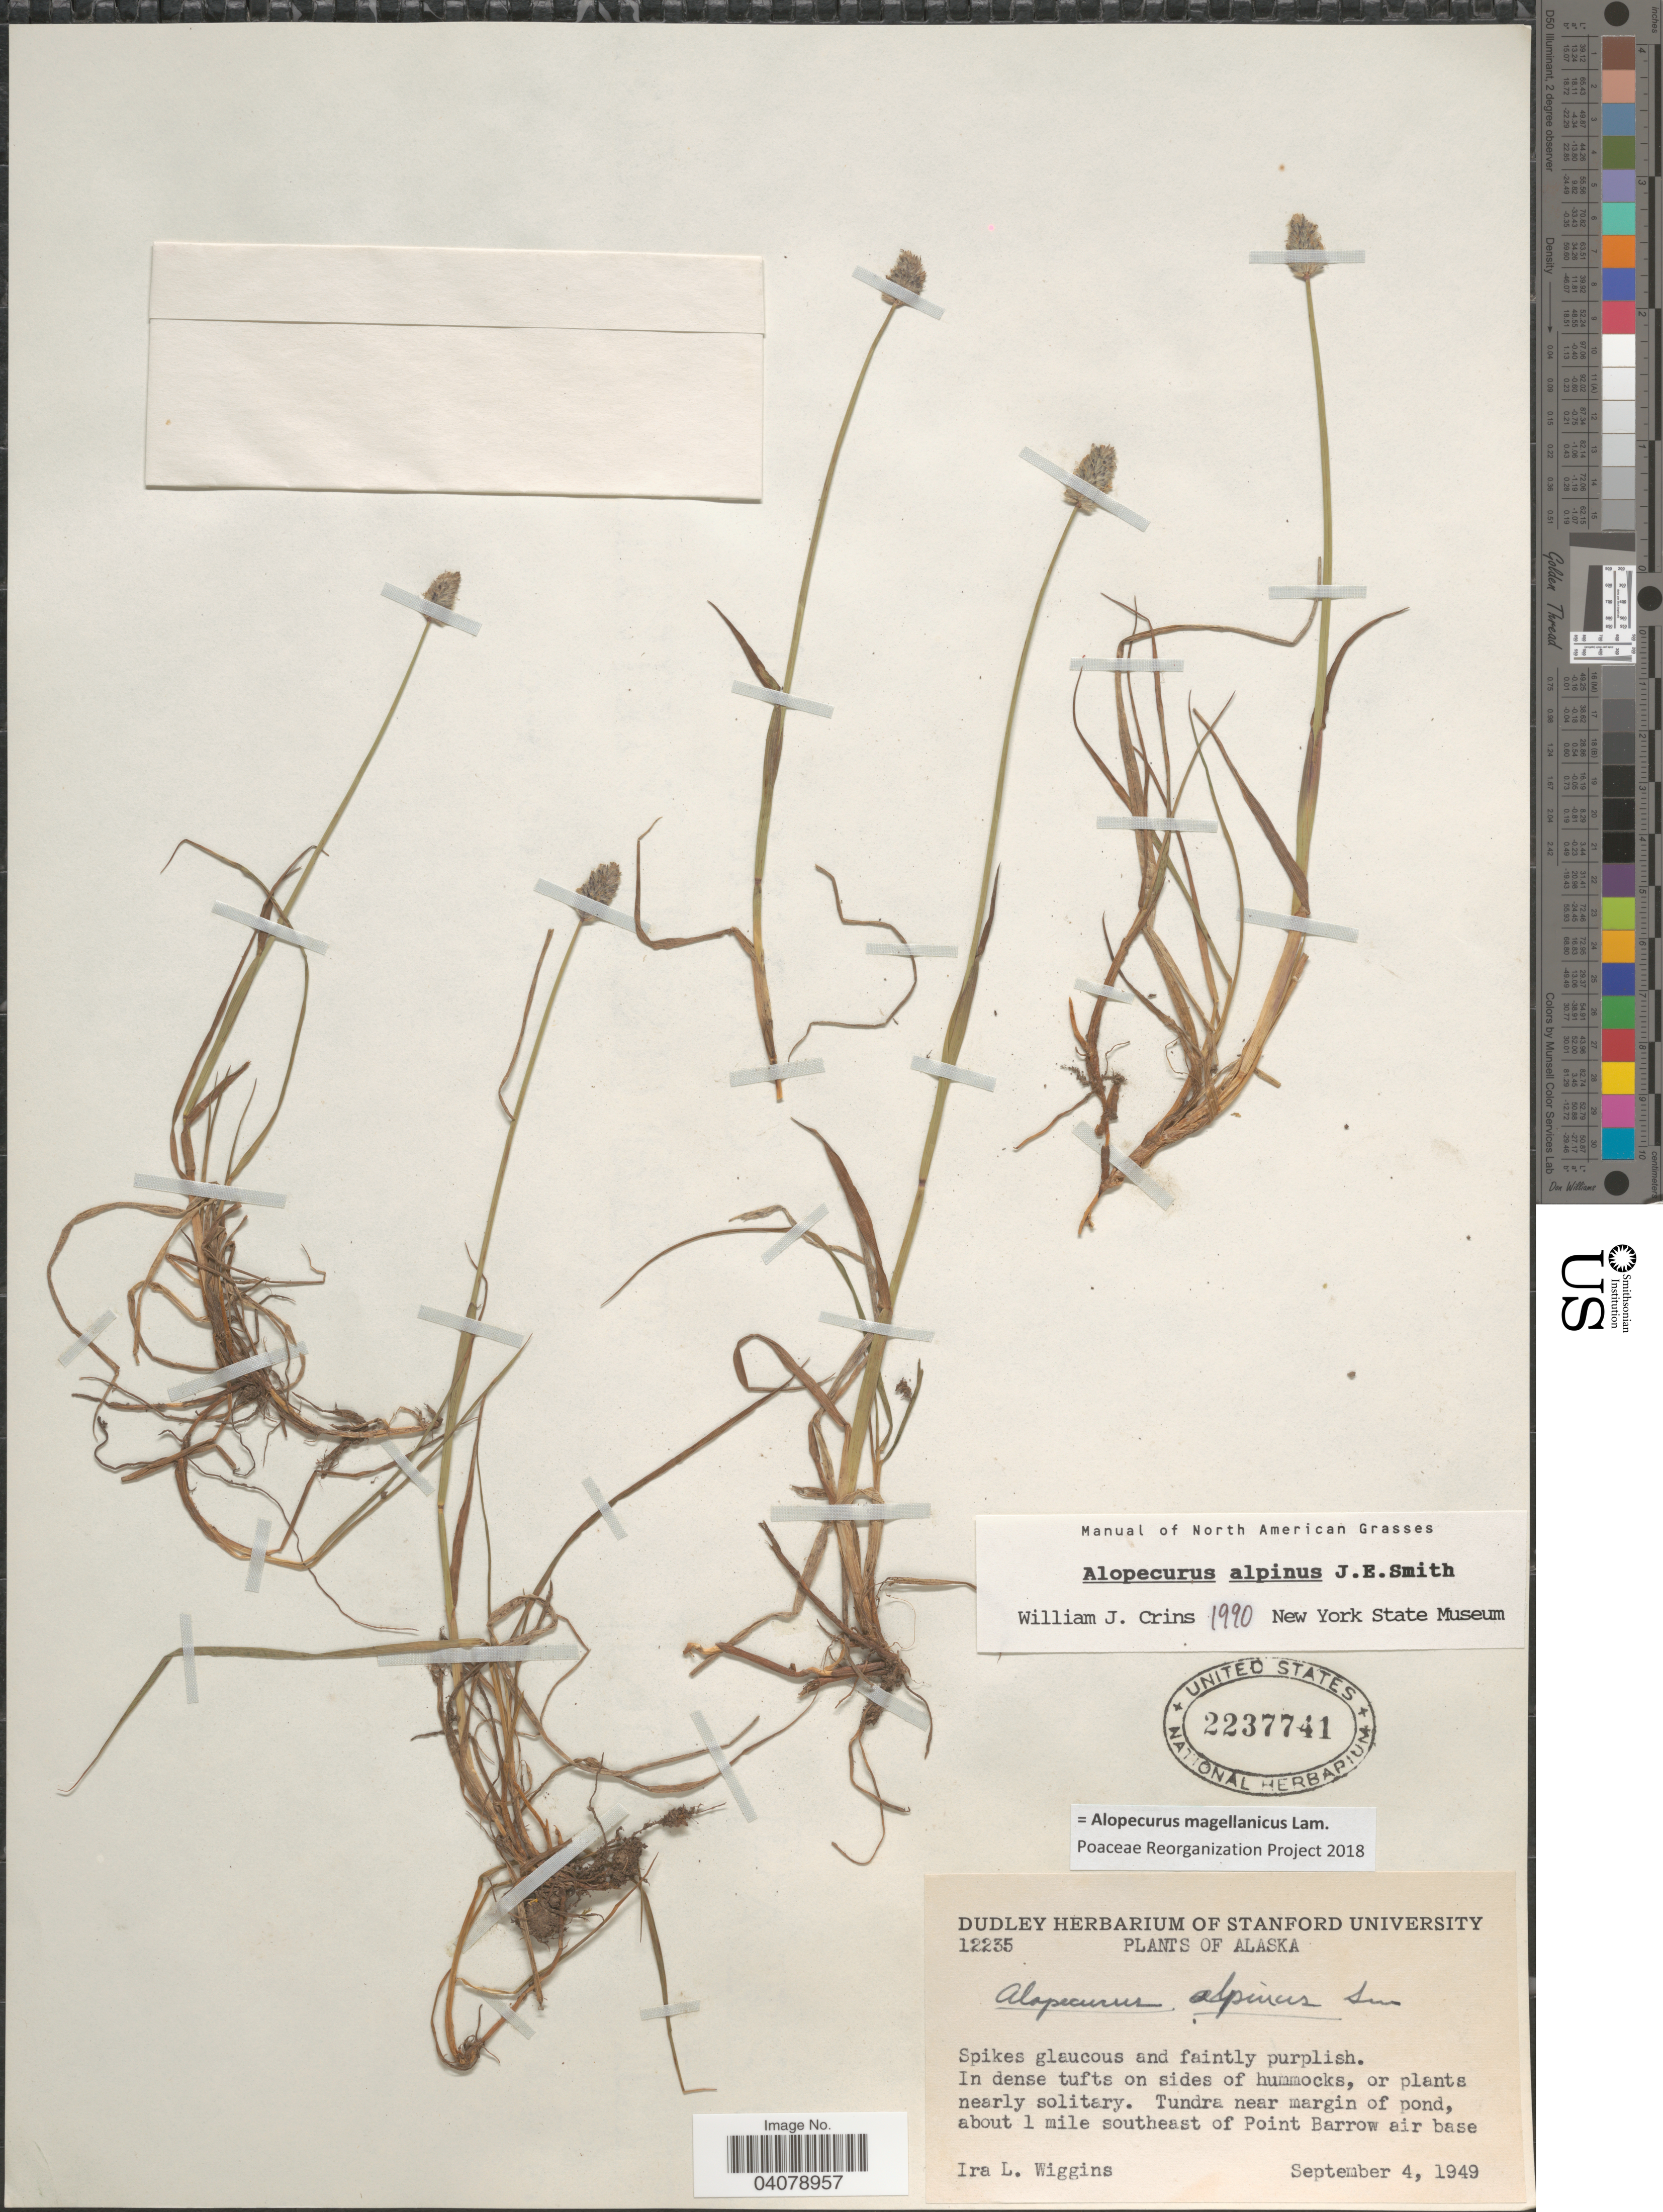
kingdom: Plantae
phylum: Tracheophyta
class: Liliopsida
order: Poales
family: Poaceae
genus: Alopecurus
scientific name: Alopecurus magellanicus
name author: Lam.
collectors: I. L. Wiggins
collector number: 12235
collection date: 1949-09-04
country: United States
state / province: Alaska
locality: Tundra near margin of pond, about 1 mile southeast of Point Barrow air base.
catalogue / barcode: US 2237741